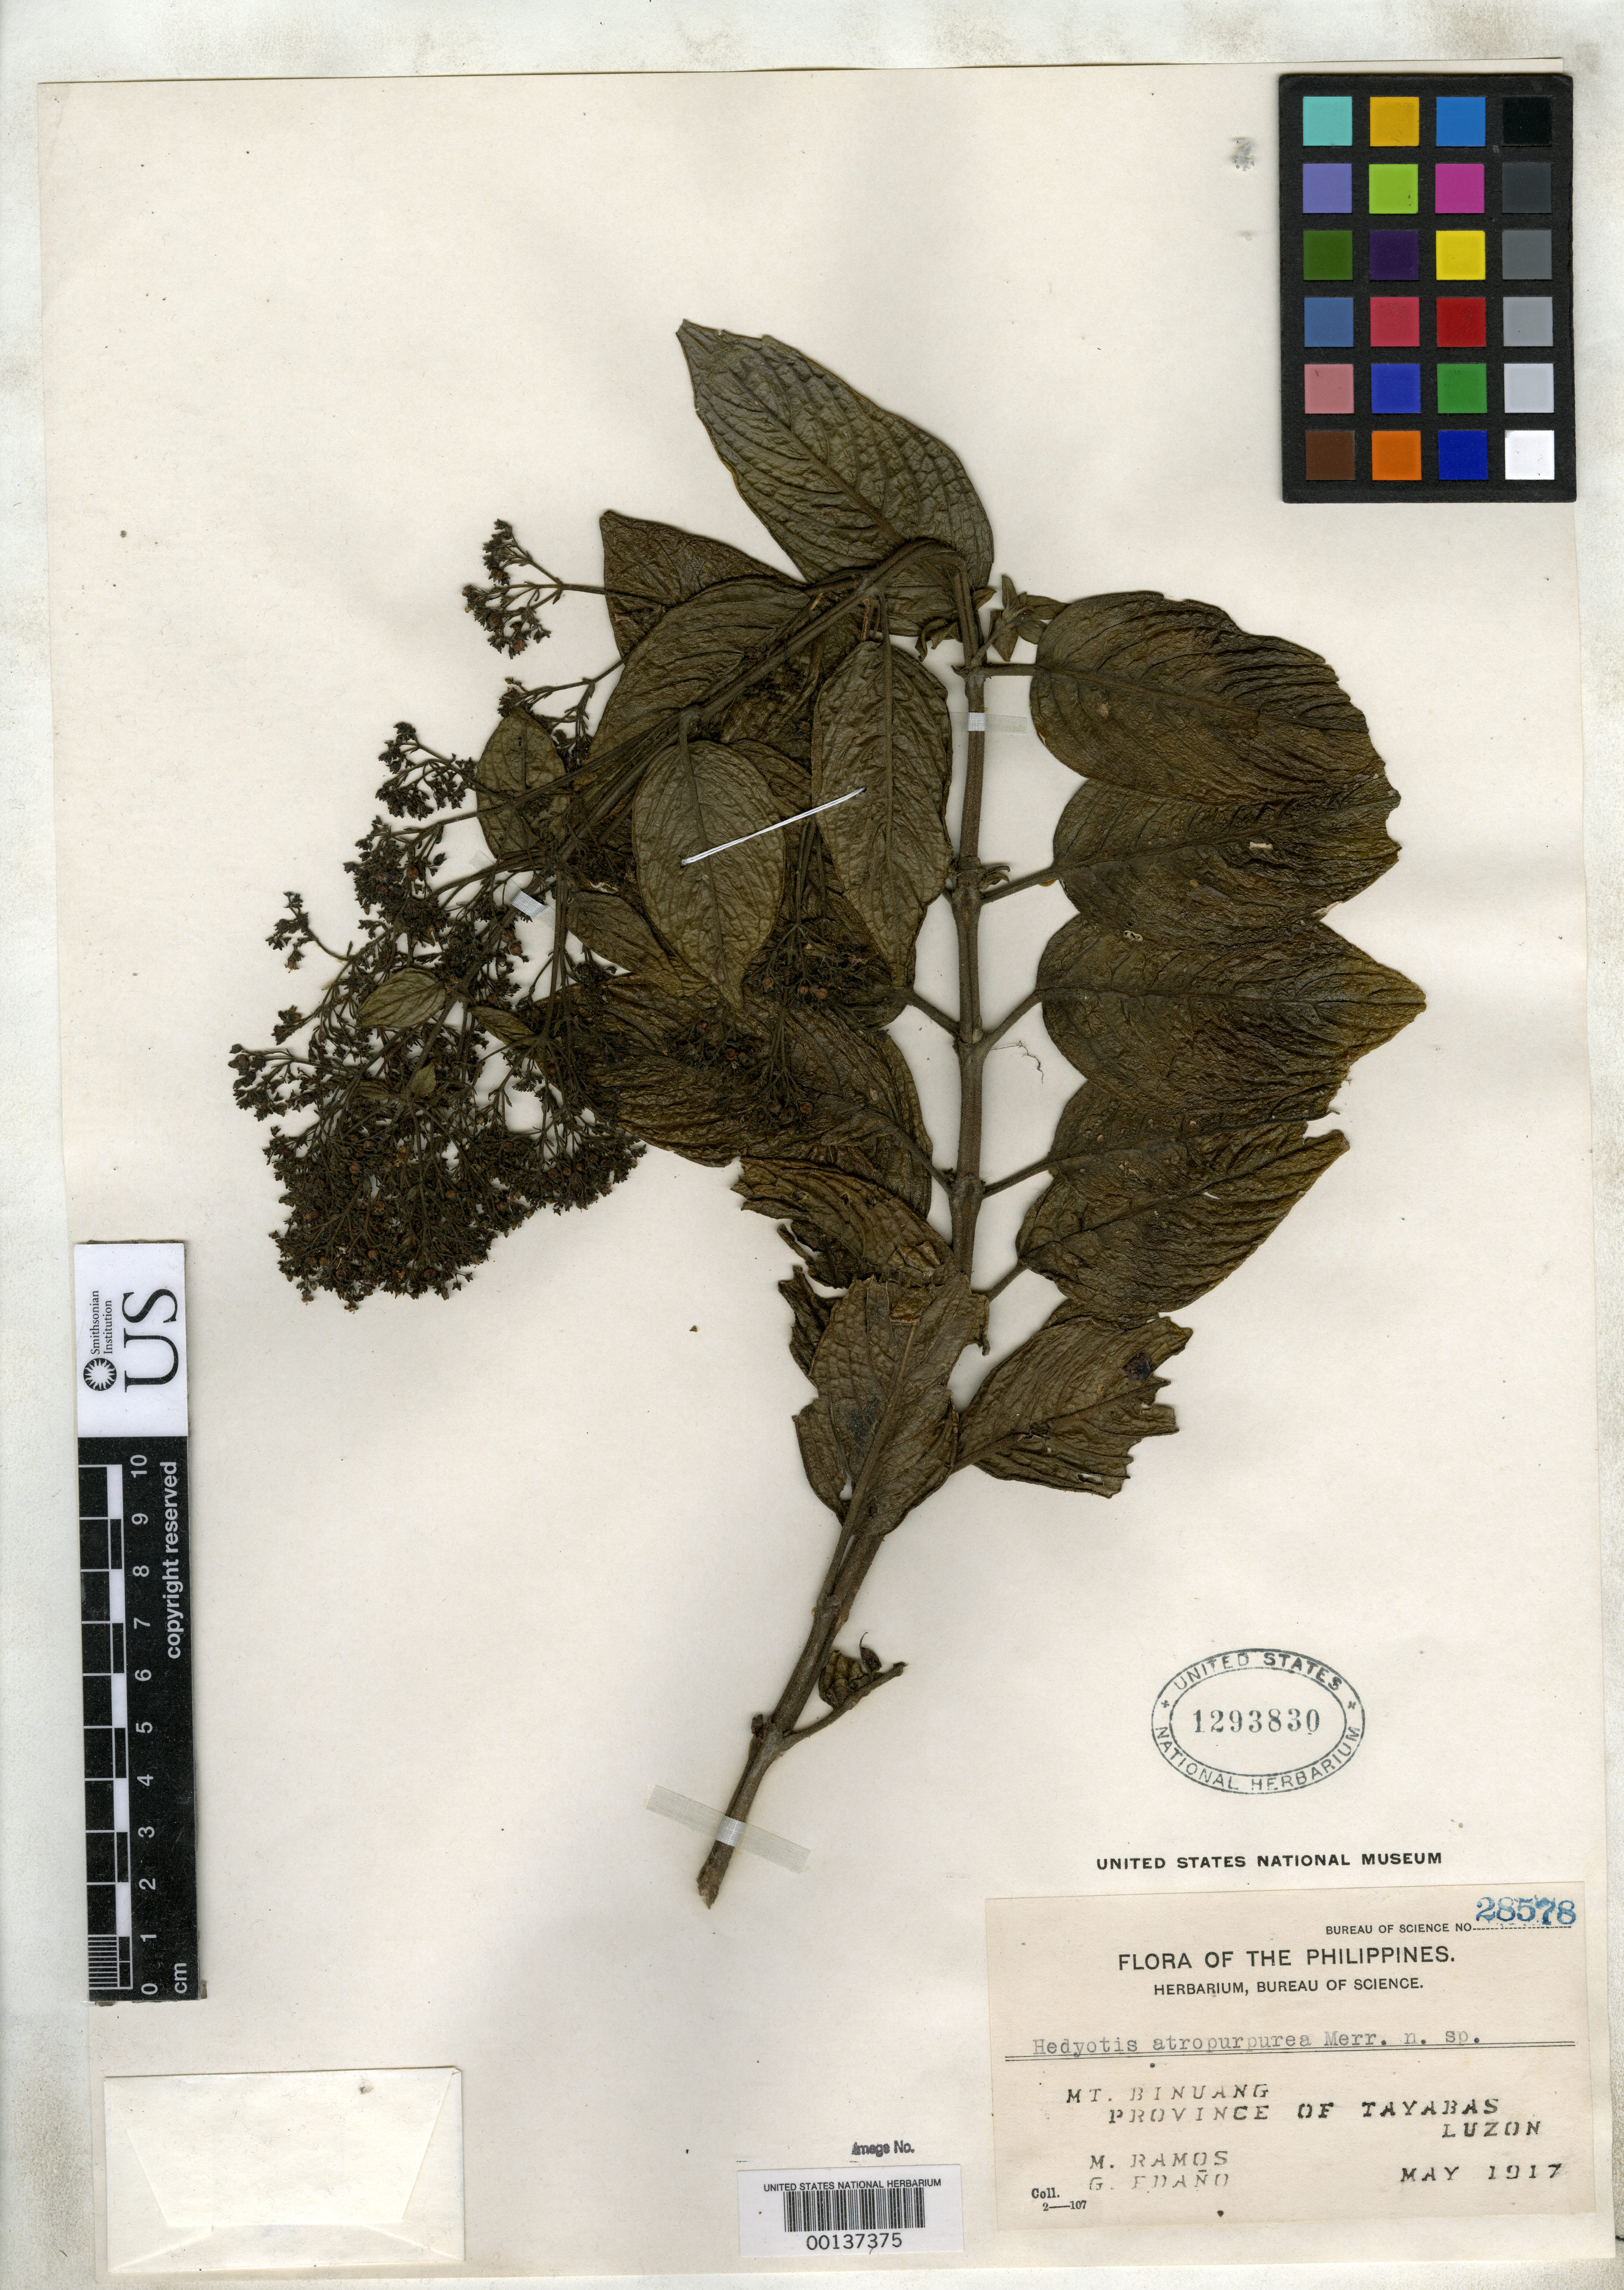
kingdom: Plantae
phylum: Tracheophyta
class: Magnoliopsida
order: Gentianales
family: Rubiaceae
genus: Hedyotis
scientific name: Hedyotis atropurpurea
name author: Merr.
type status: Isotype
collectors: M. Ramos & G. E. Edaño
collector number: Bur. Sci. 28578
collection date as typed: May 1917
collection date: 1917-05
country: Philippines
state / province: Calabarzon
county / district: Quezon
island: Luzon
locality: Mt. Binuang.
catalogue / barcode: US 1293830